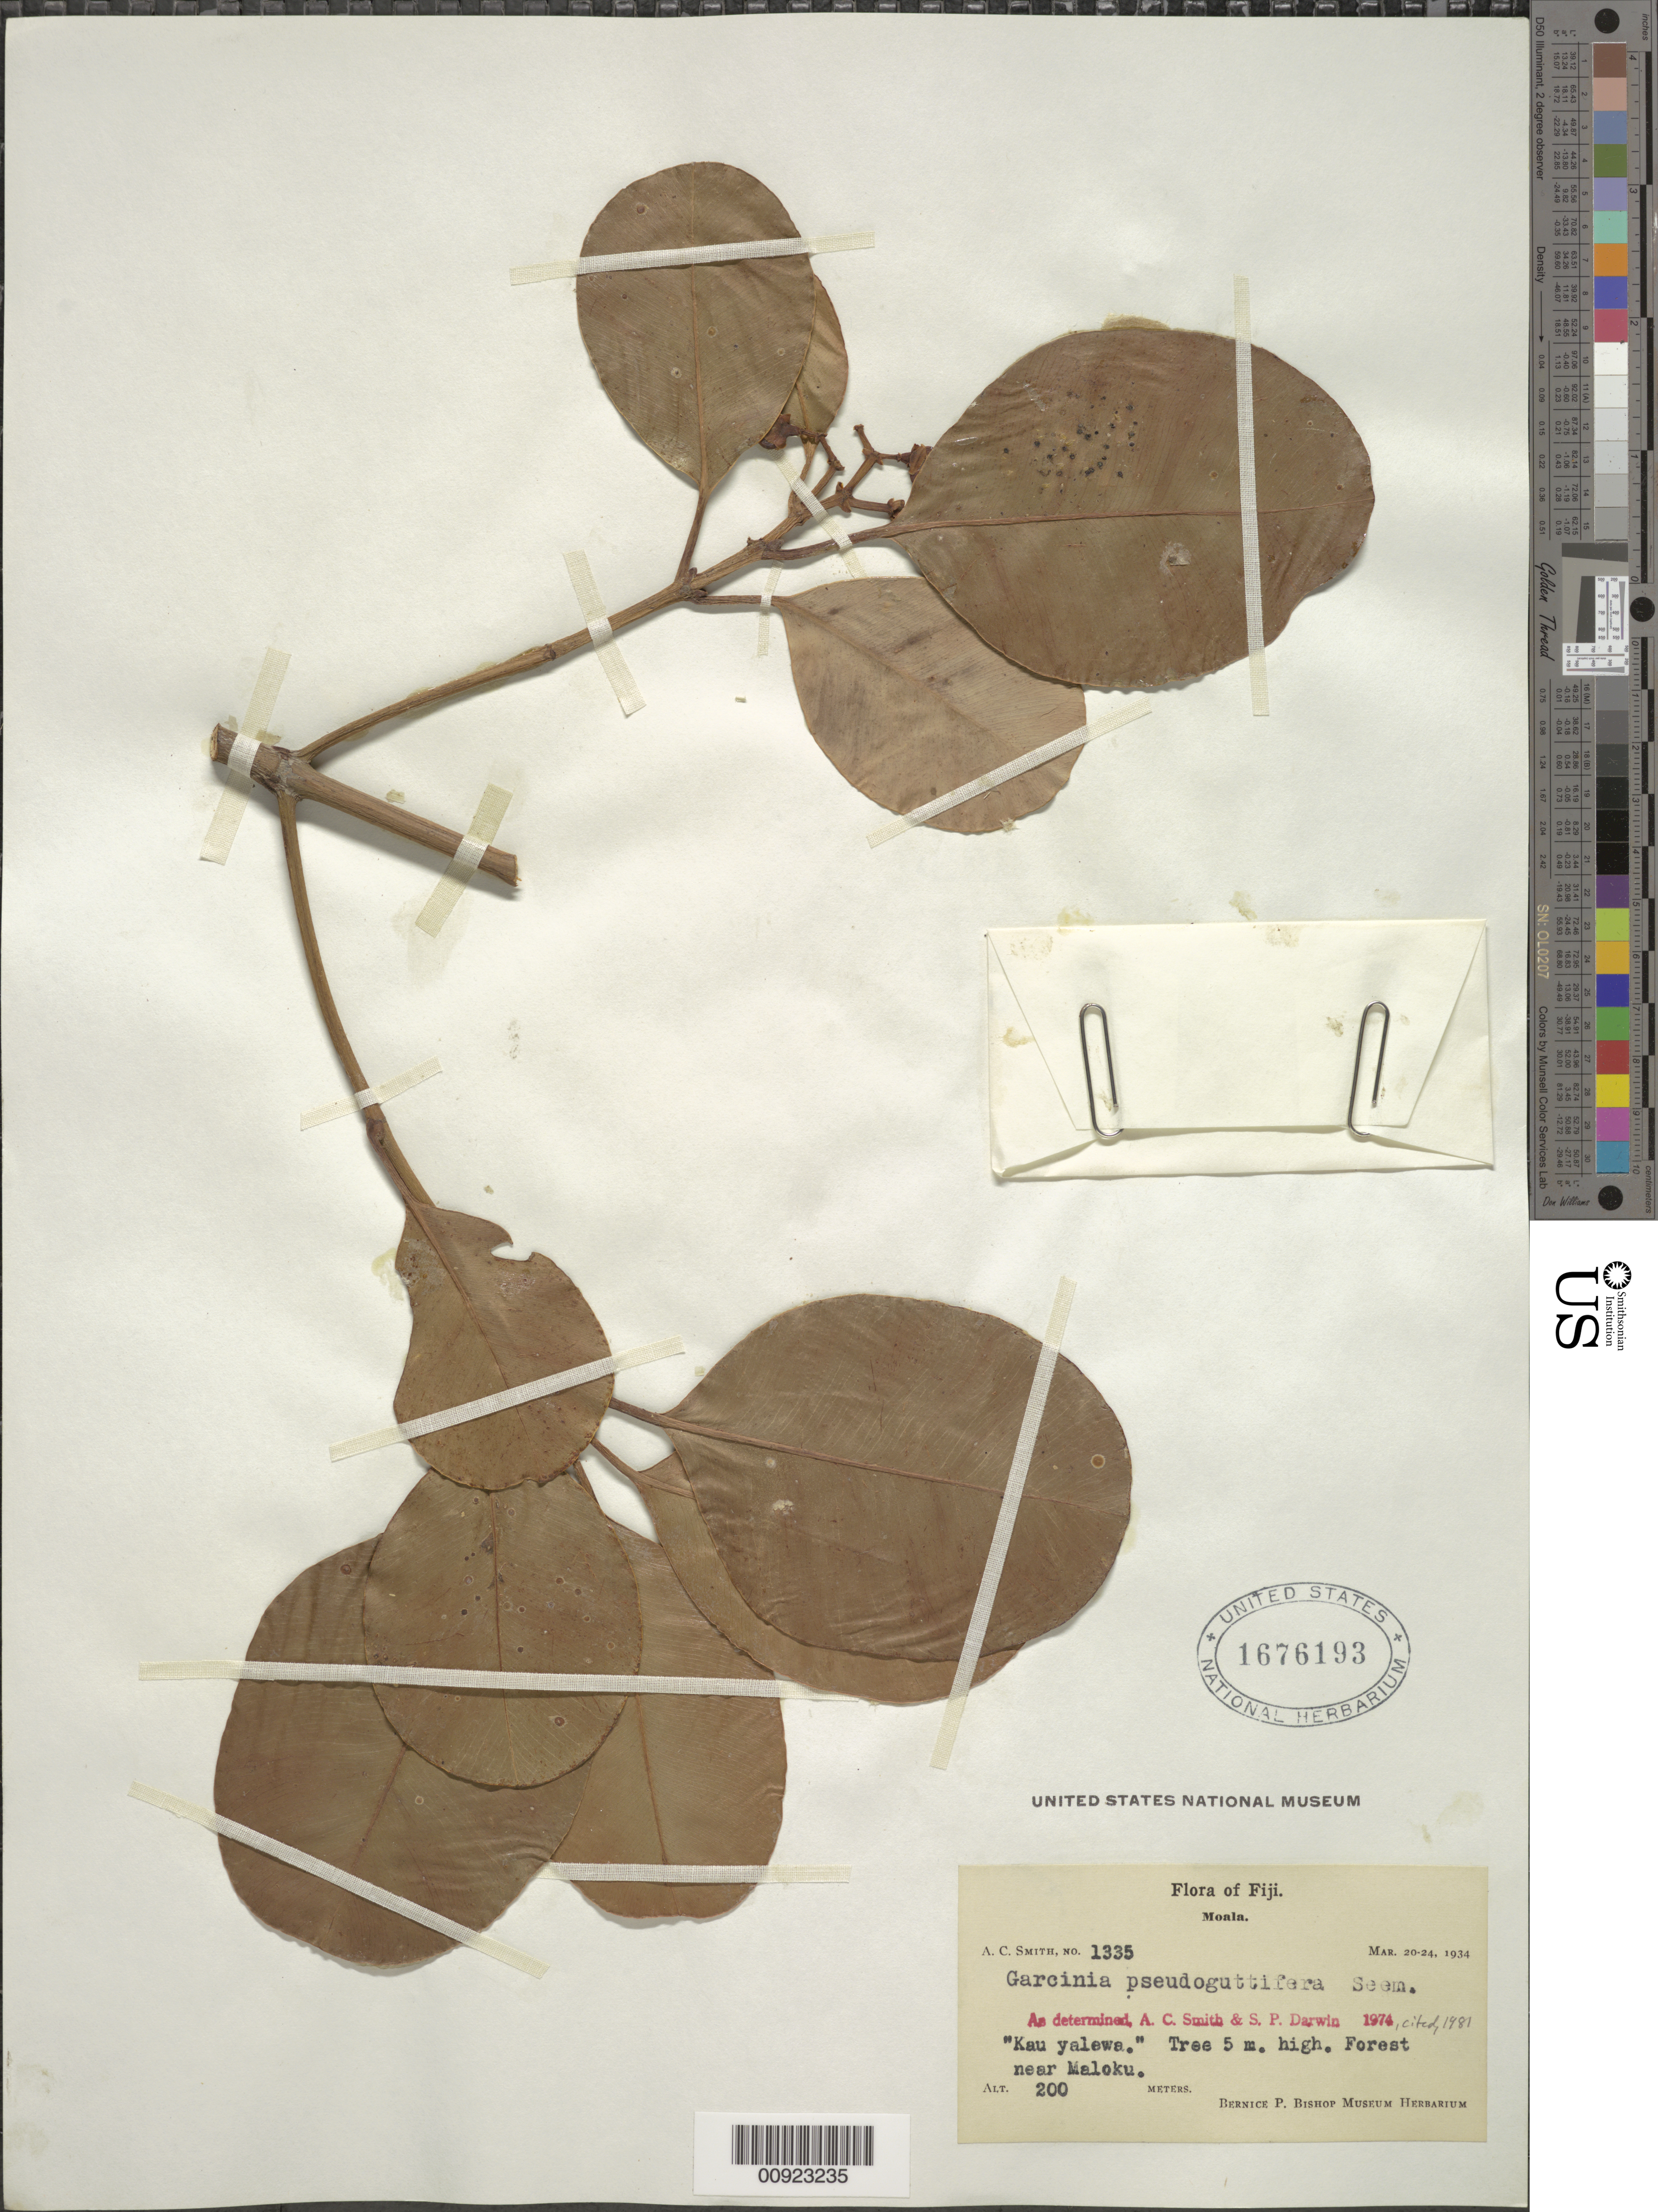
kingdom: Plantae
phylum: Tracheophyta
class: Magnoliopsida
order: Malpighiales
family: Clusiaceae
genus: Garcinia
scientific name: Garcinia pseudoguttifera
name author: Seem.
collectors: C. A. Smith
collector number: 1335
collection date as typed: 20 Mar 1934 to 24 Mar 1934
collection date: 1934-03-20/1934-03-24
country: Fiji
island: Moala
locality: Forest near Maloku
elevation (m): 200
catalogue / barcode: US 1676193